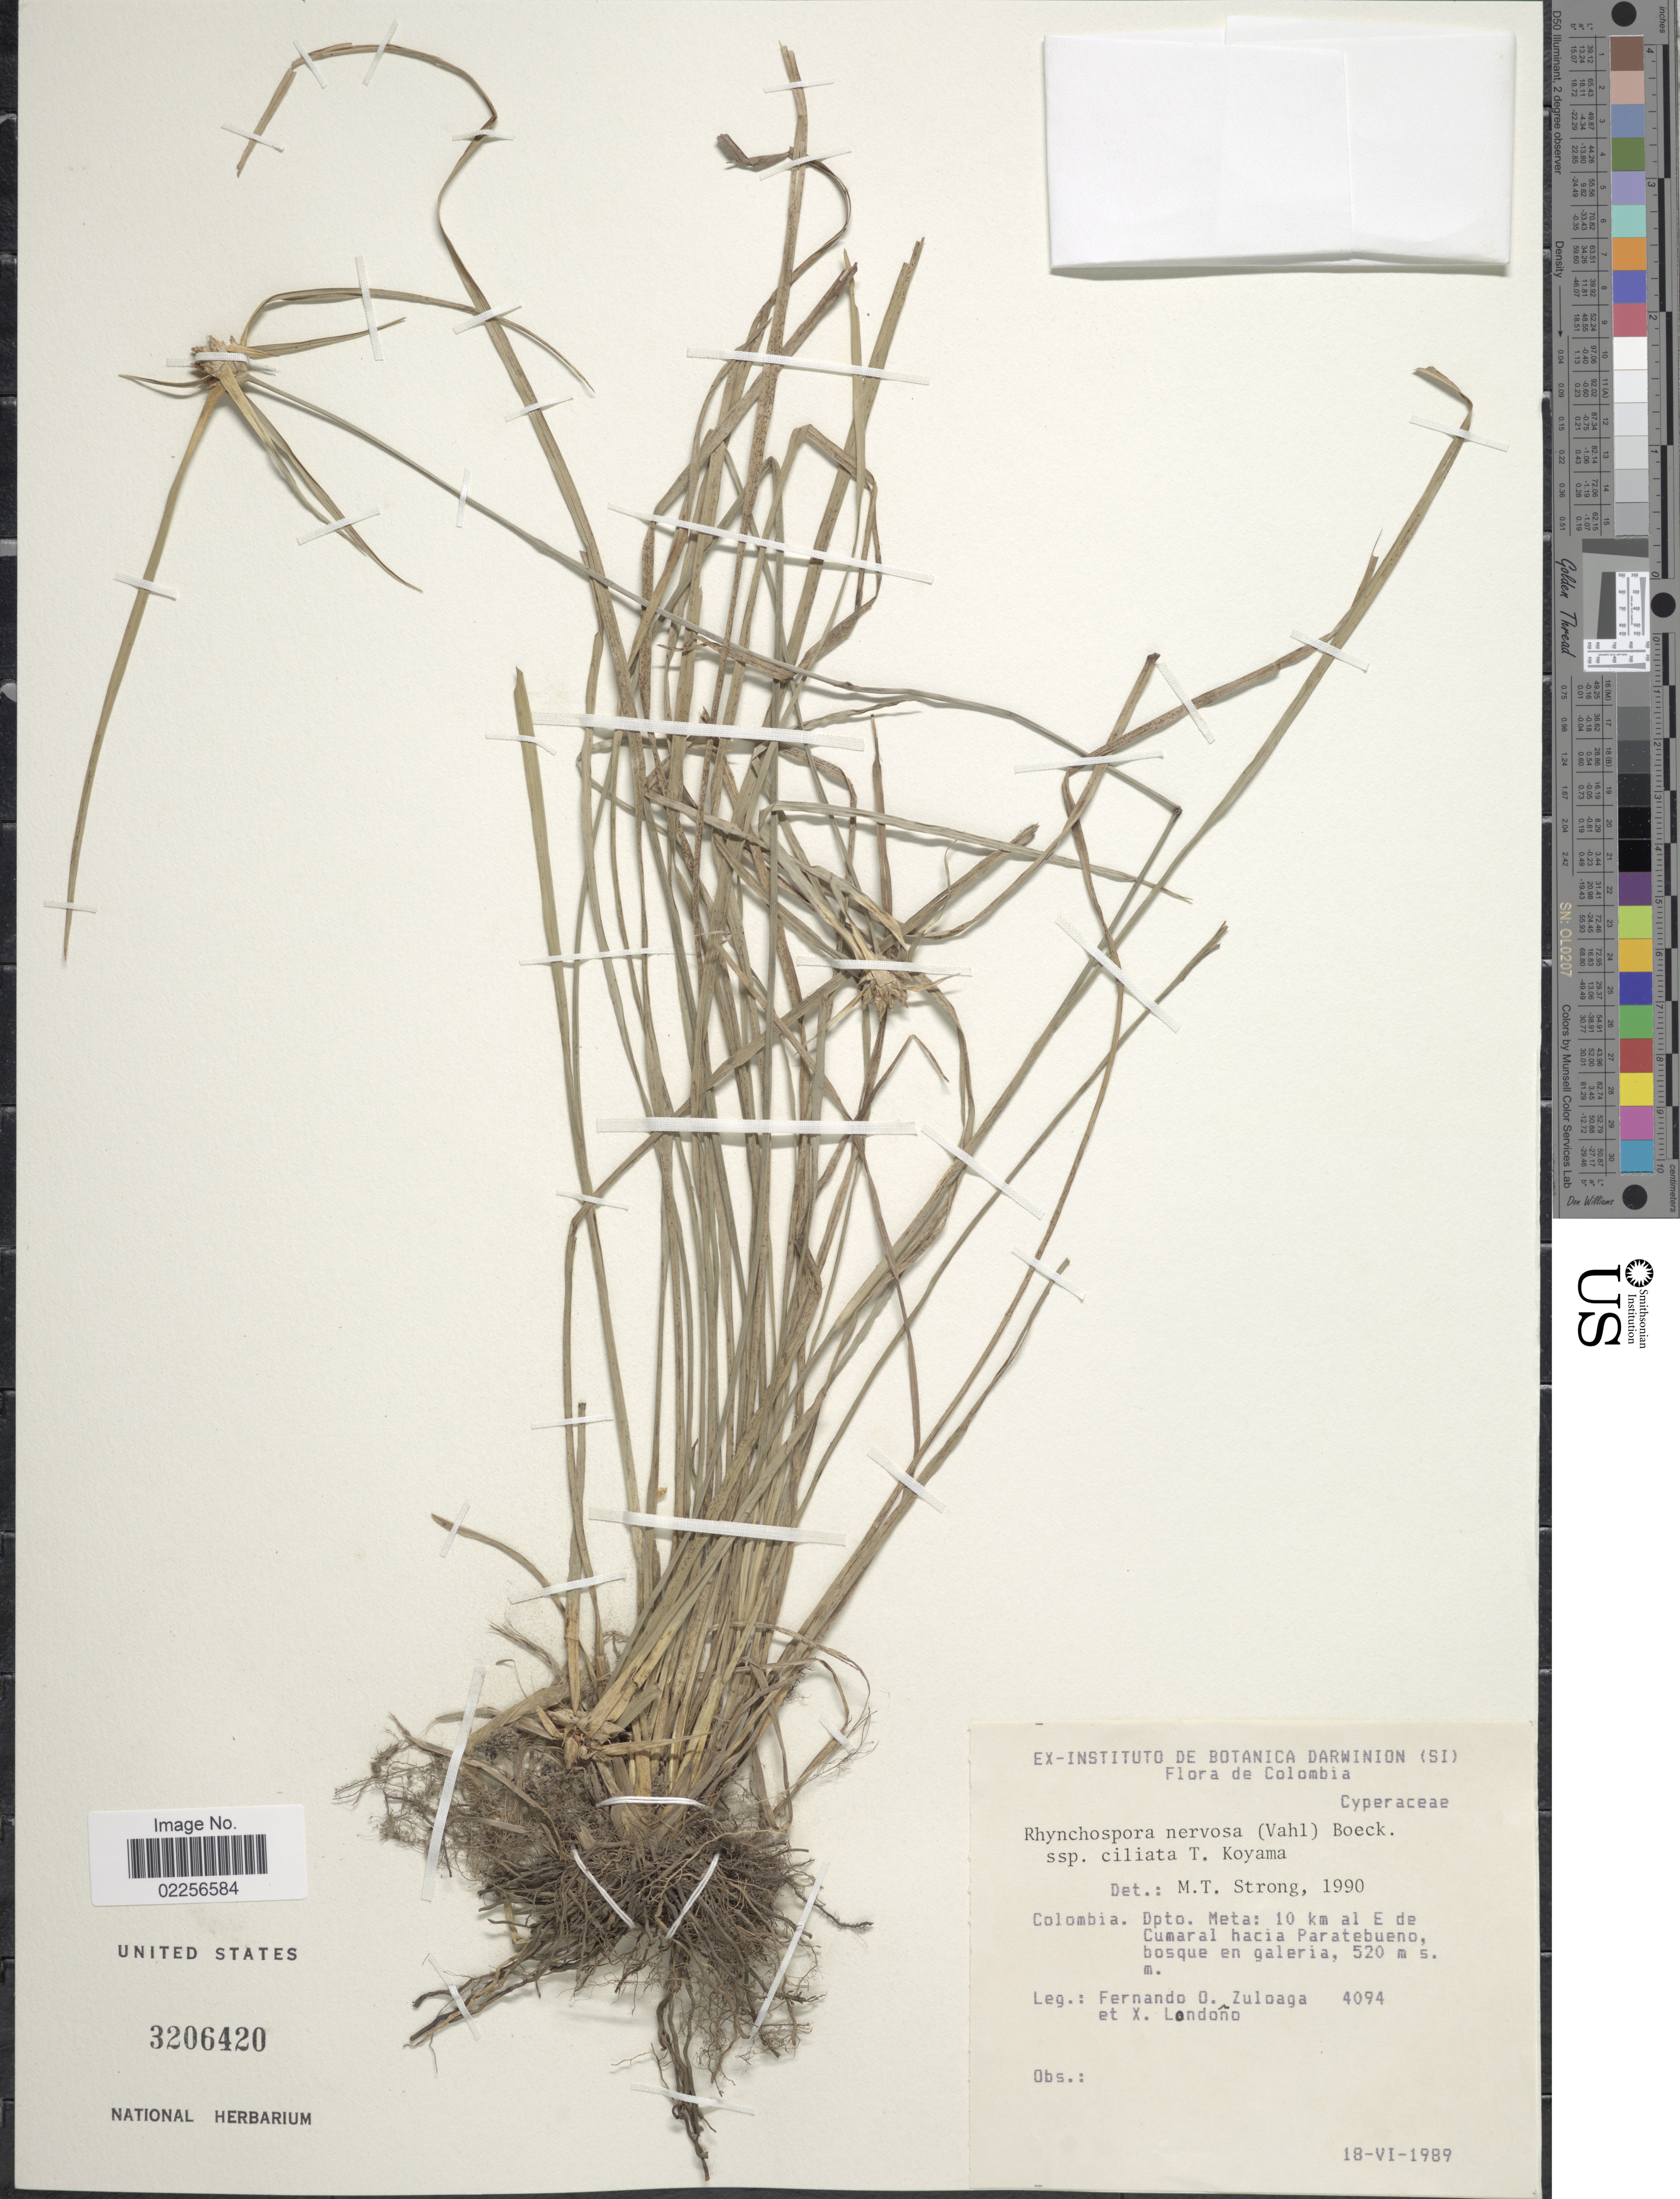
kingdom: Plantae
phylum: Tracheophyta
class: Liliopsida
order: Poales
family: Cyperaceae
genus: Rhynchospora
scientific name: Rhynchospora ciliata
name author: (G. Mey.) Kük.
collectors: F. O. Zuloaga & X. Londoño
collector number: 4094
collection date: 1989-06-18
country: Colombia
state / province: Meta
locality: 10 km al E de Cumaral hacia Paratebueno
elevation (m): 520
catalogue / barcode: US 3206420